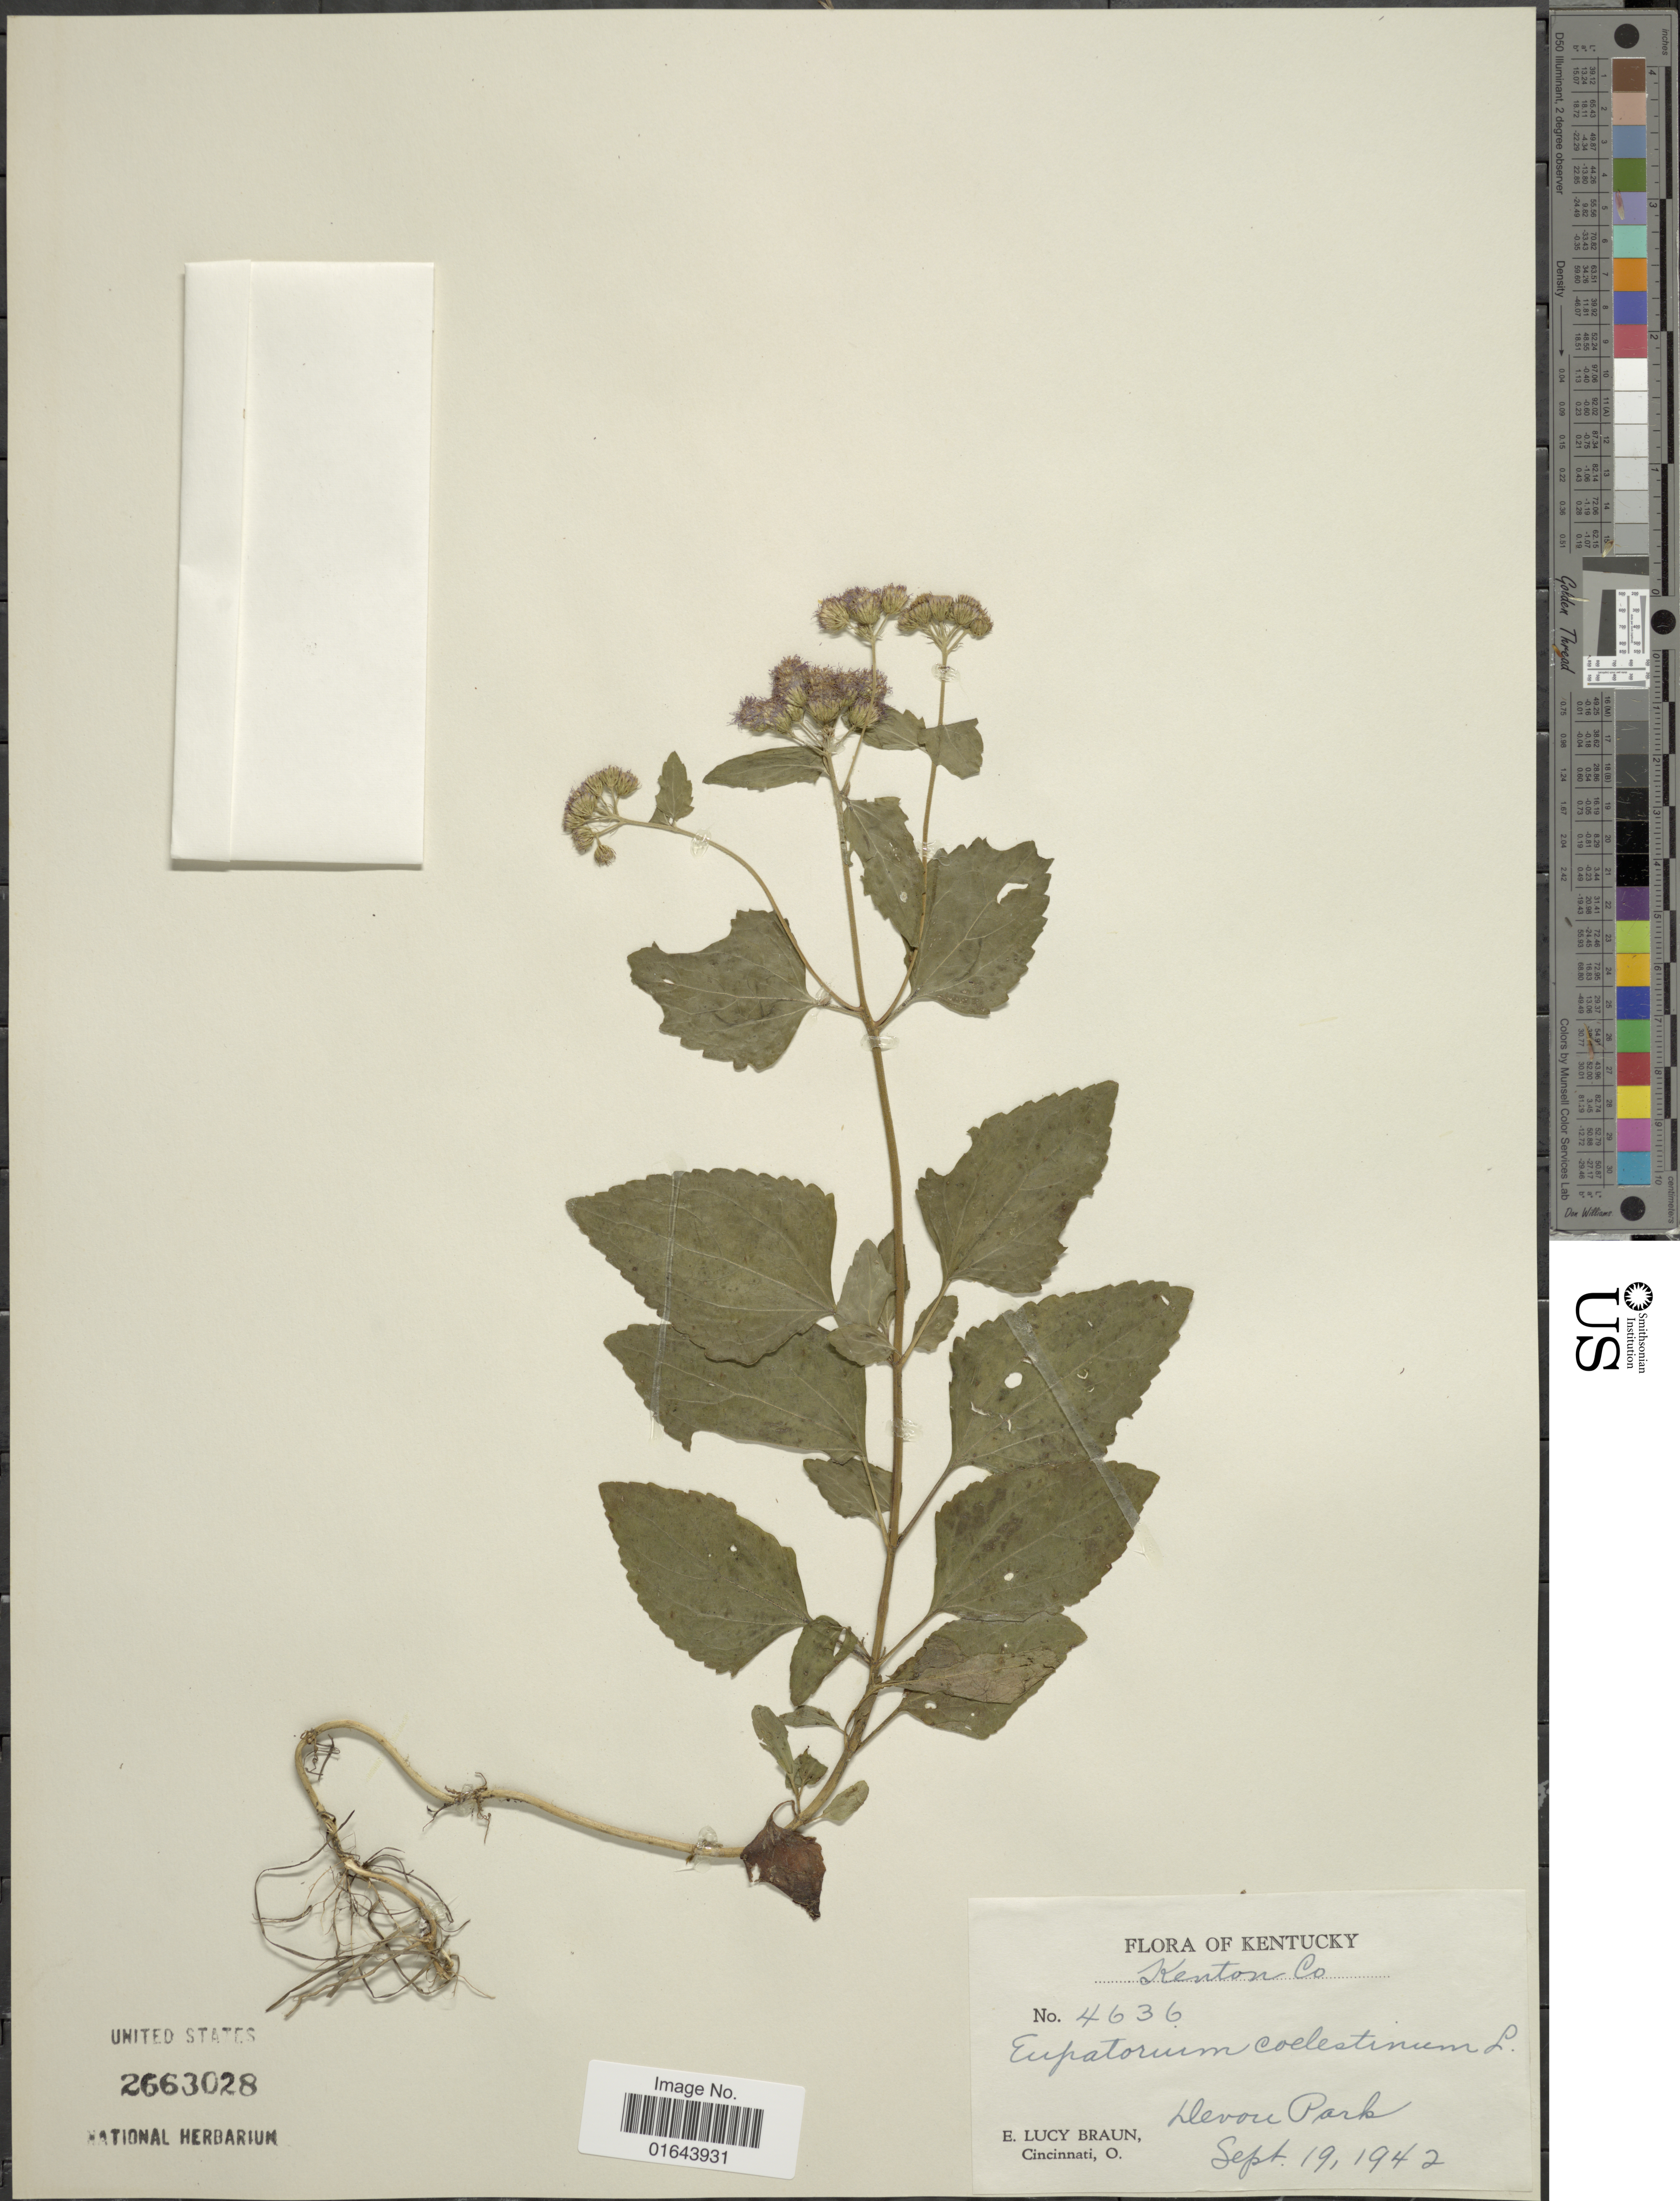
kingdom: Plantae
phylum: Tracheophyta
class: Magnoliopsida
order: Asterales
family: Asteraceae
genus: Conoclinium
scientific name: Conoclinium coelestinum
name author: (L.) DC.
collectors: E. L. Braun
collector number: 4636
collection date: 1942-09-19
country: United States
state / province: Kentucky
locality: Kenton Co. Devou Park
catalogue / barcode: US 2663028